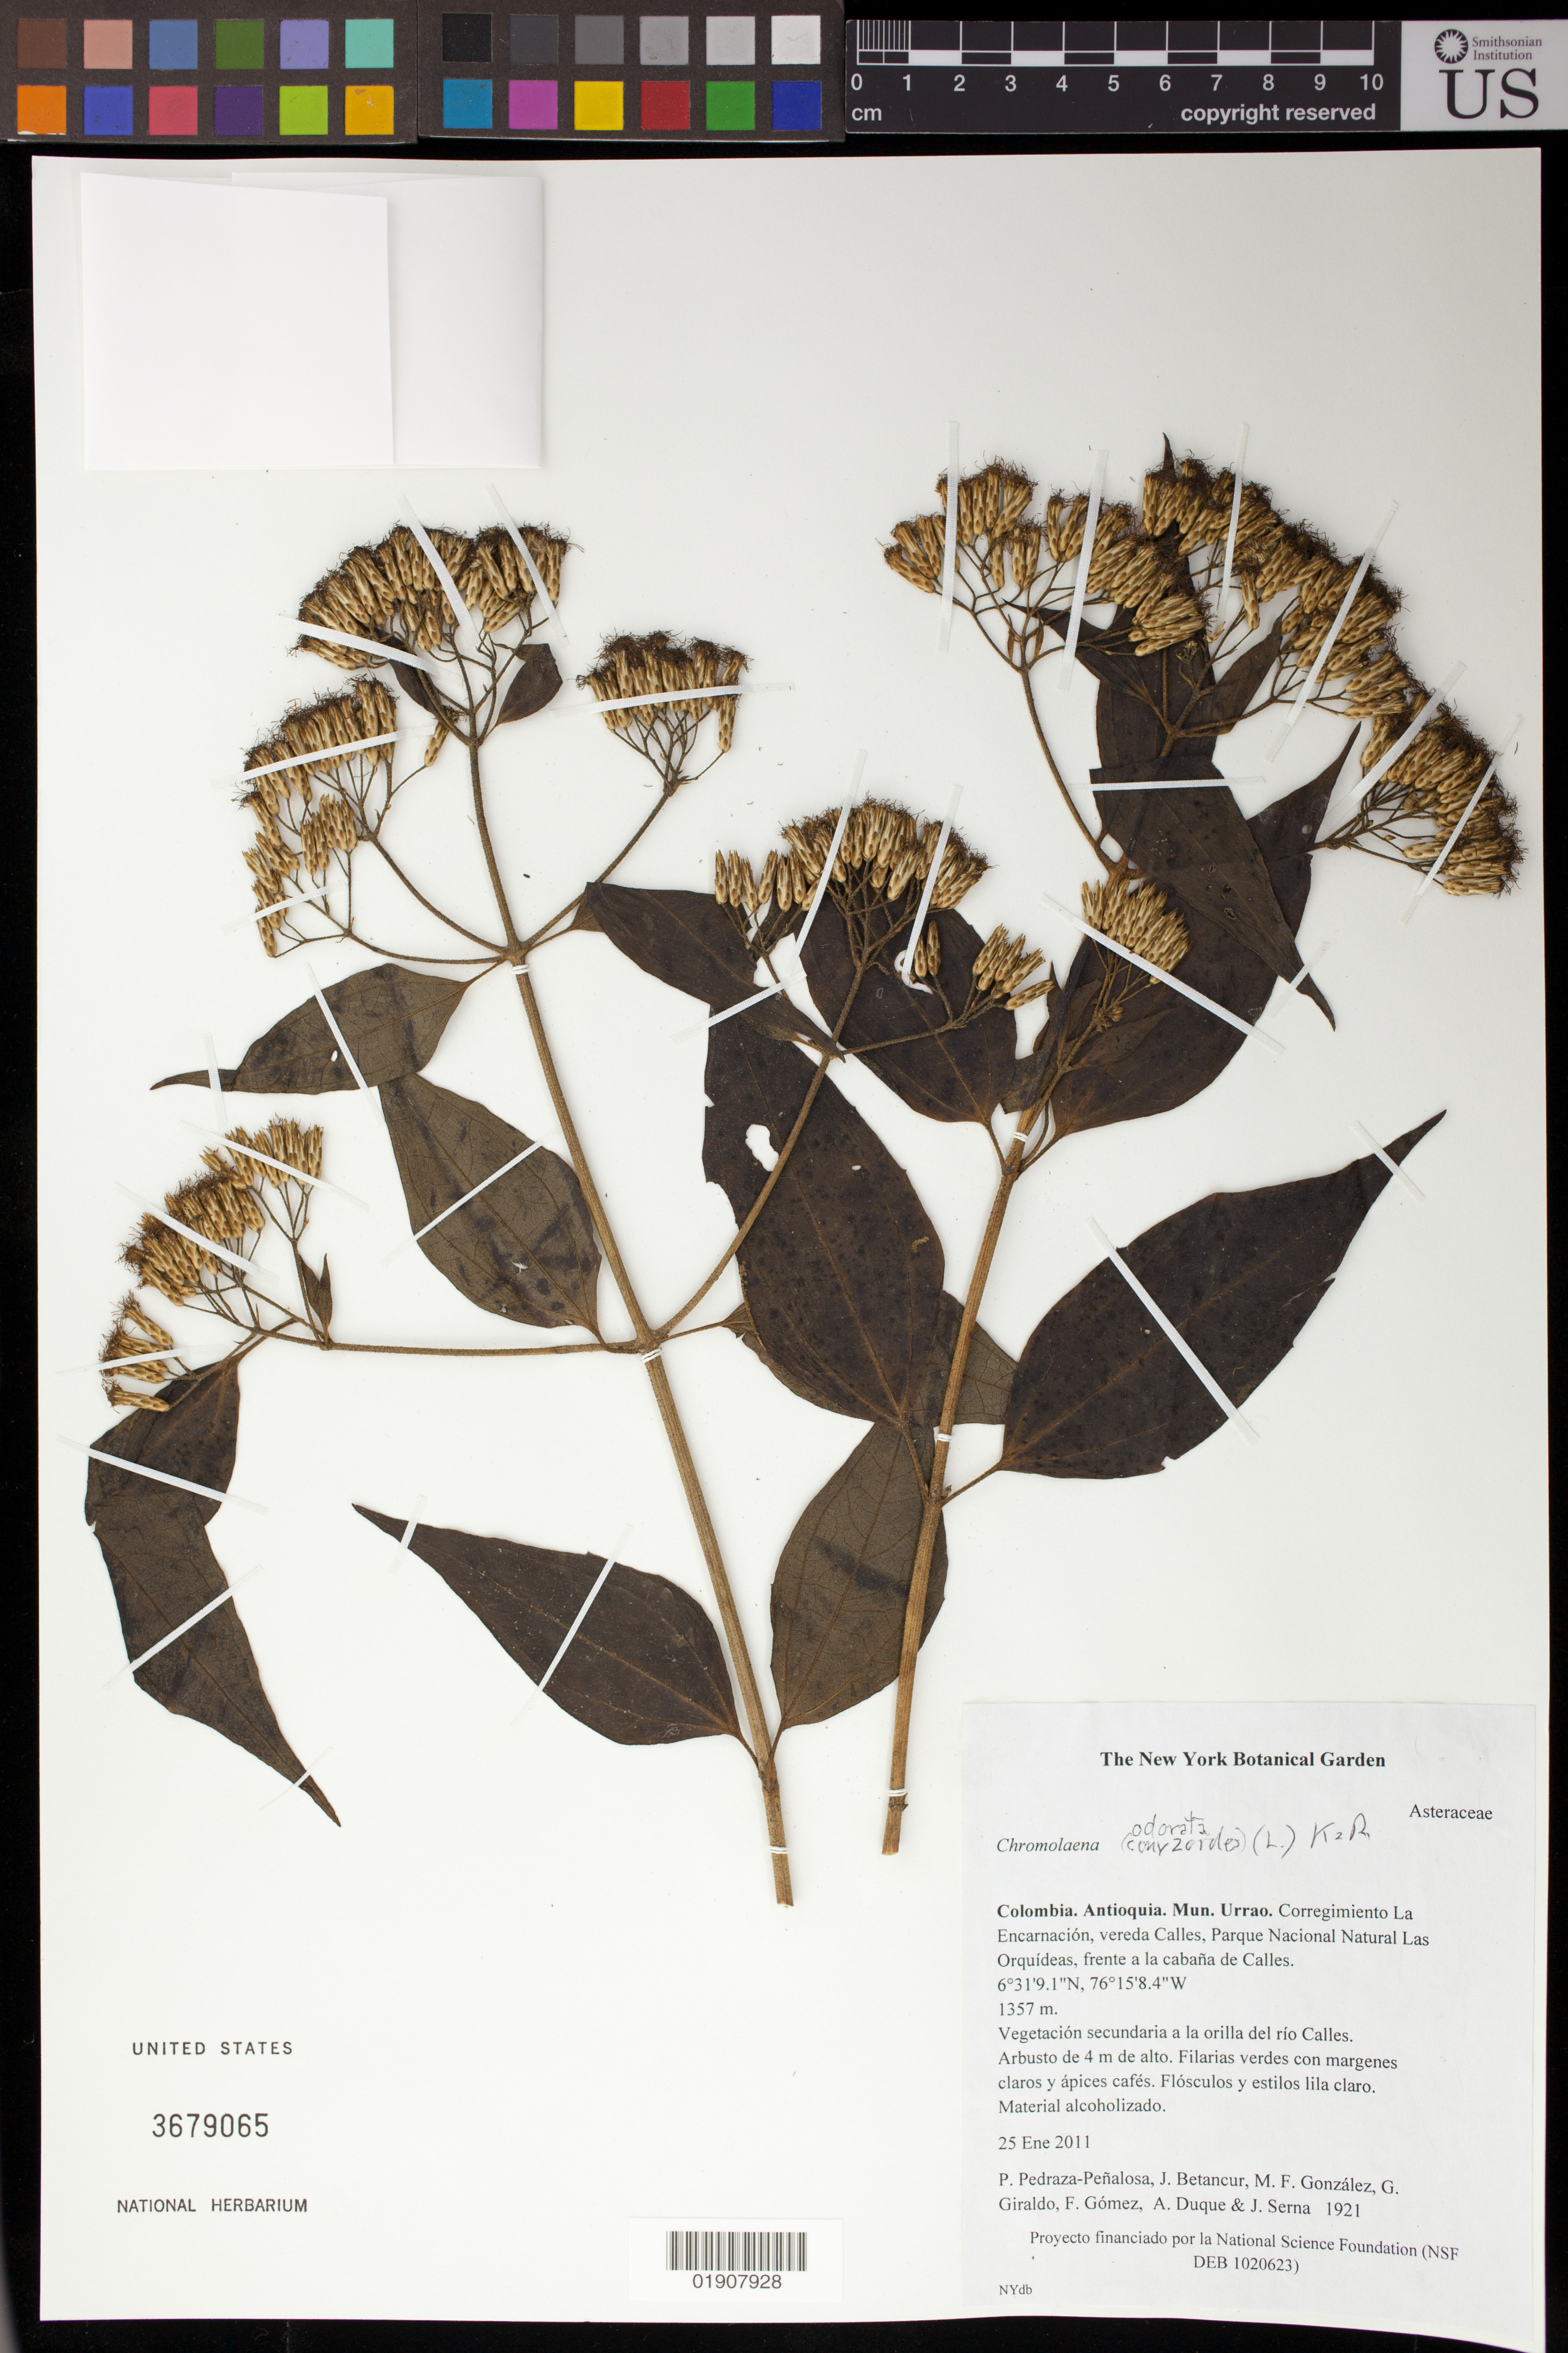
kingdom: Plantae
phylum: Tracheophyta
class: Magnoliopsida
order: Asterales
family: Asteraceae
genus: Chromolaena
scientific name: Chromolaena odorata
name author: (L.) R.M. King & H. Rob.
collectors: P. Pedraza, J. Betancur, M. Gonzalez, G. Giraldo, F. Gomez, A. Duque & J. Serna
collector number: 1921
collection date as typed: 25 Ene 2011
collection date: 2011-01-25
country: Colombia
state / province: Antioquiá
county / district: Urrao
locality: Corregimiento La Encarnacion, vereda Calles, Parque Nacional Natural Las Orquideas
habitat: frente a la cabana de Calles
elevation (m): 1357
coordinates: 6 31 9.1 N, 76 15 8.4 W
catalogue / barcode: US 3679065